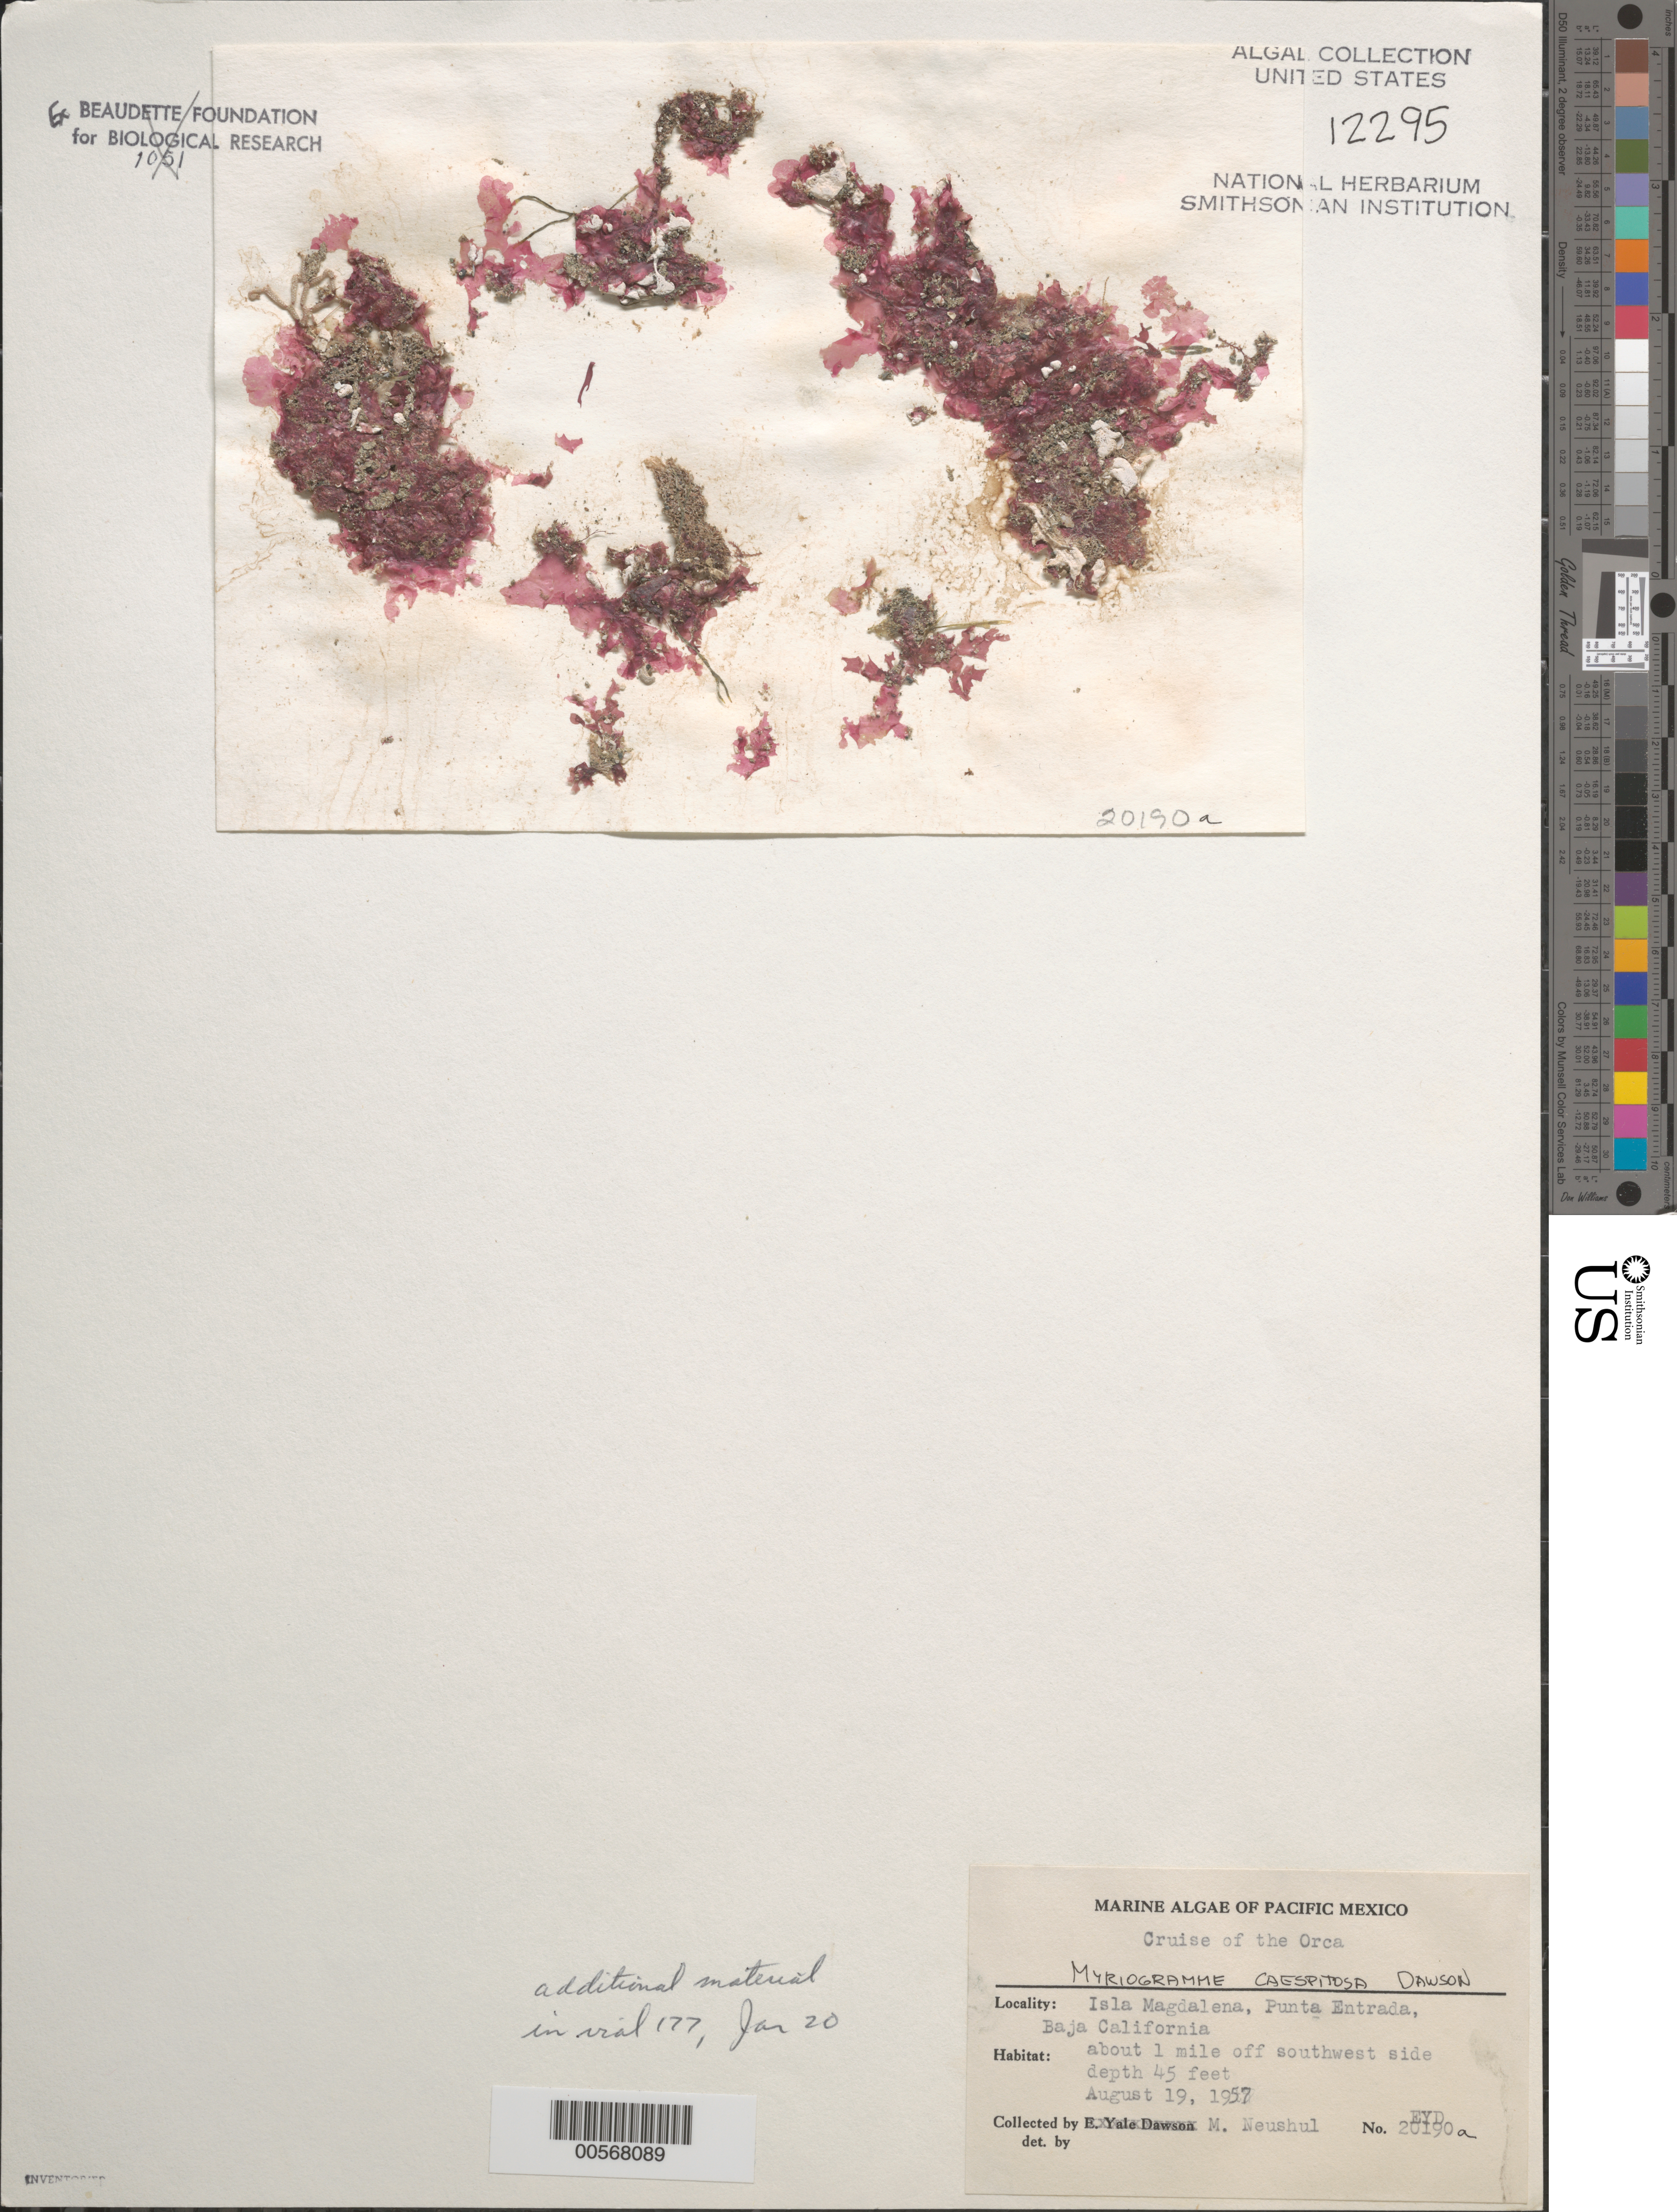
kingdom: Plantae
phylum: Rhodophyta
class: Florideophyceae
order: Ceramiales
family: Delesseriaceae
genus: Myriogramme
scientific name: Myriogramme caespitosa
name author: E.Y. Dawson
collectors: M. Neushul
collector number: EYD 20190a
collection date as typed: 19 Aug 1957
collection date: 1957-08-19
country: Mexico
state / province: Baja California Sur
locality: Punta Entrada, off Isla Magdalena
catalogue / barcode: US 12295